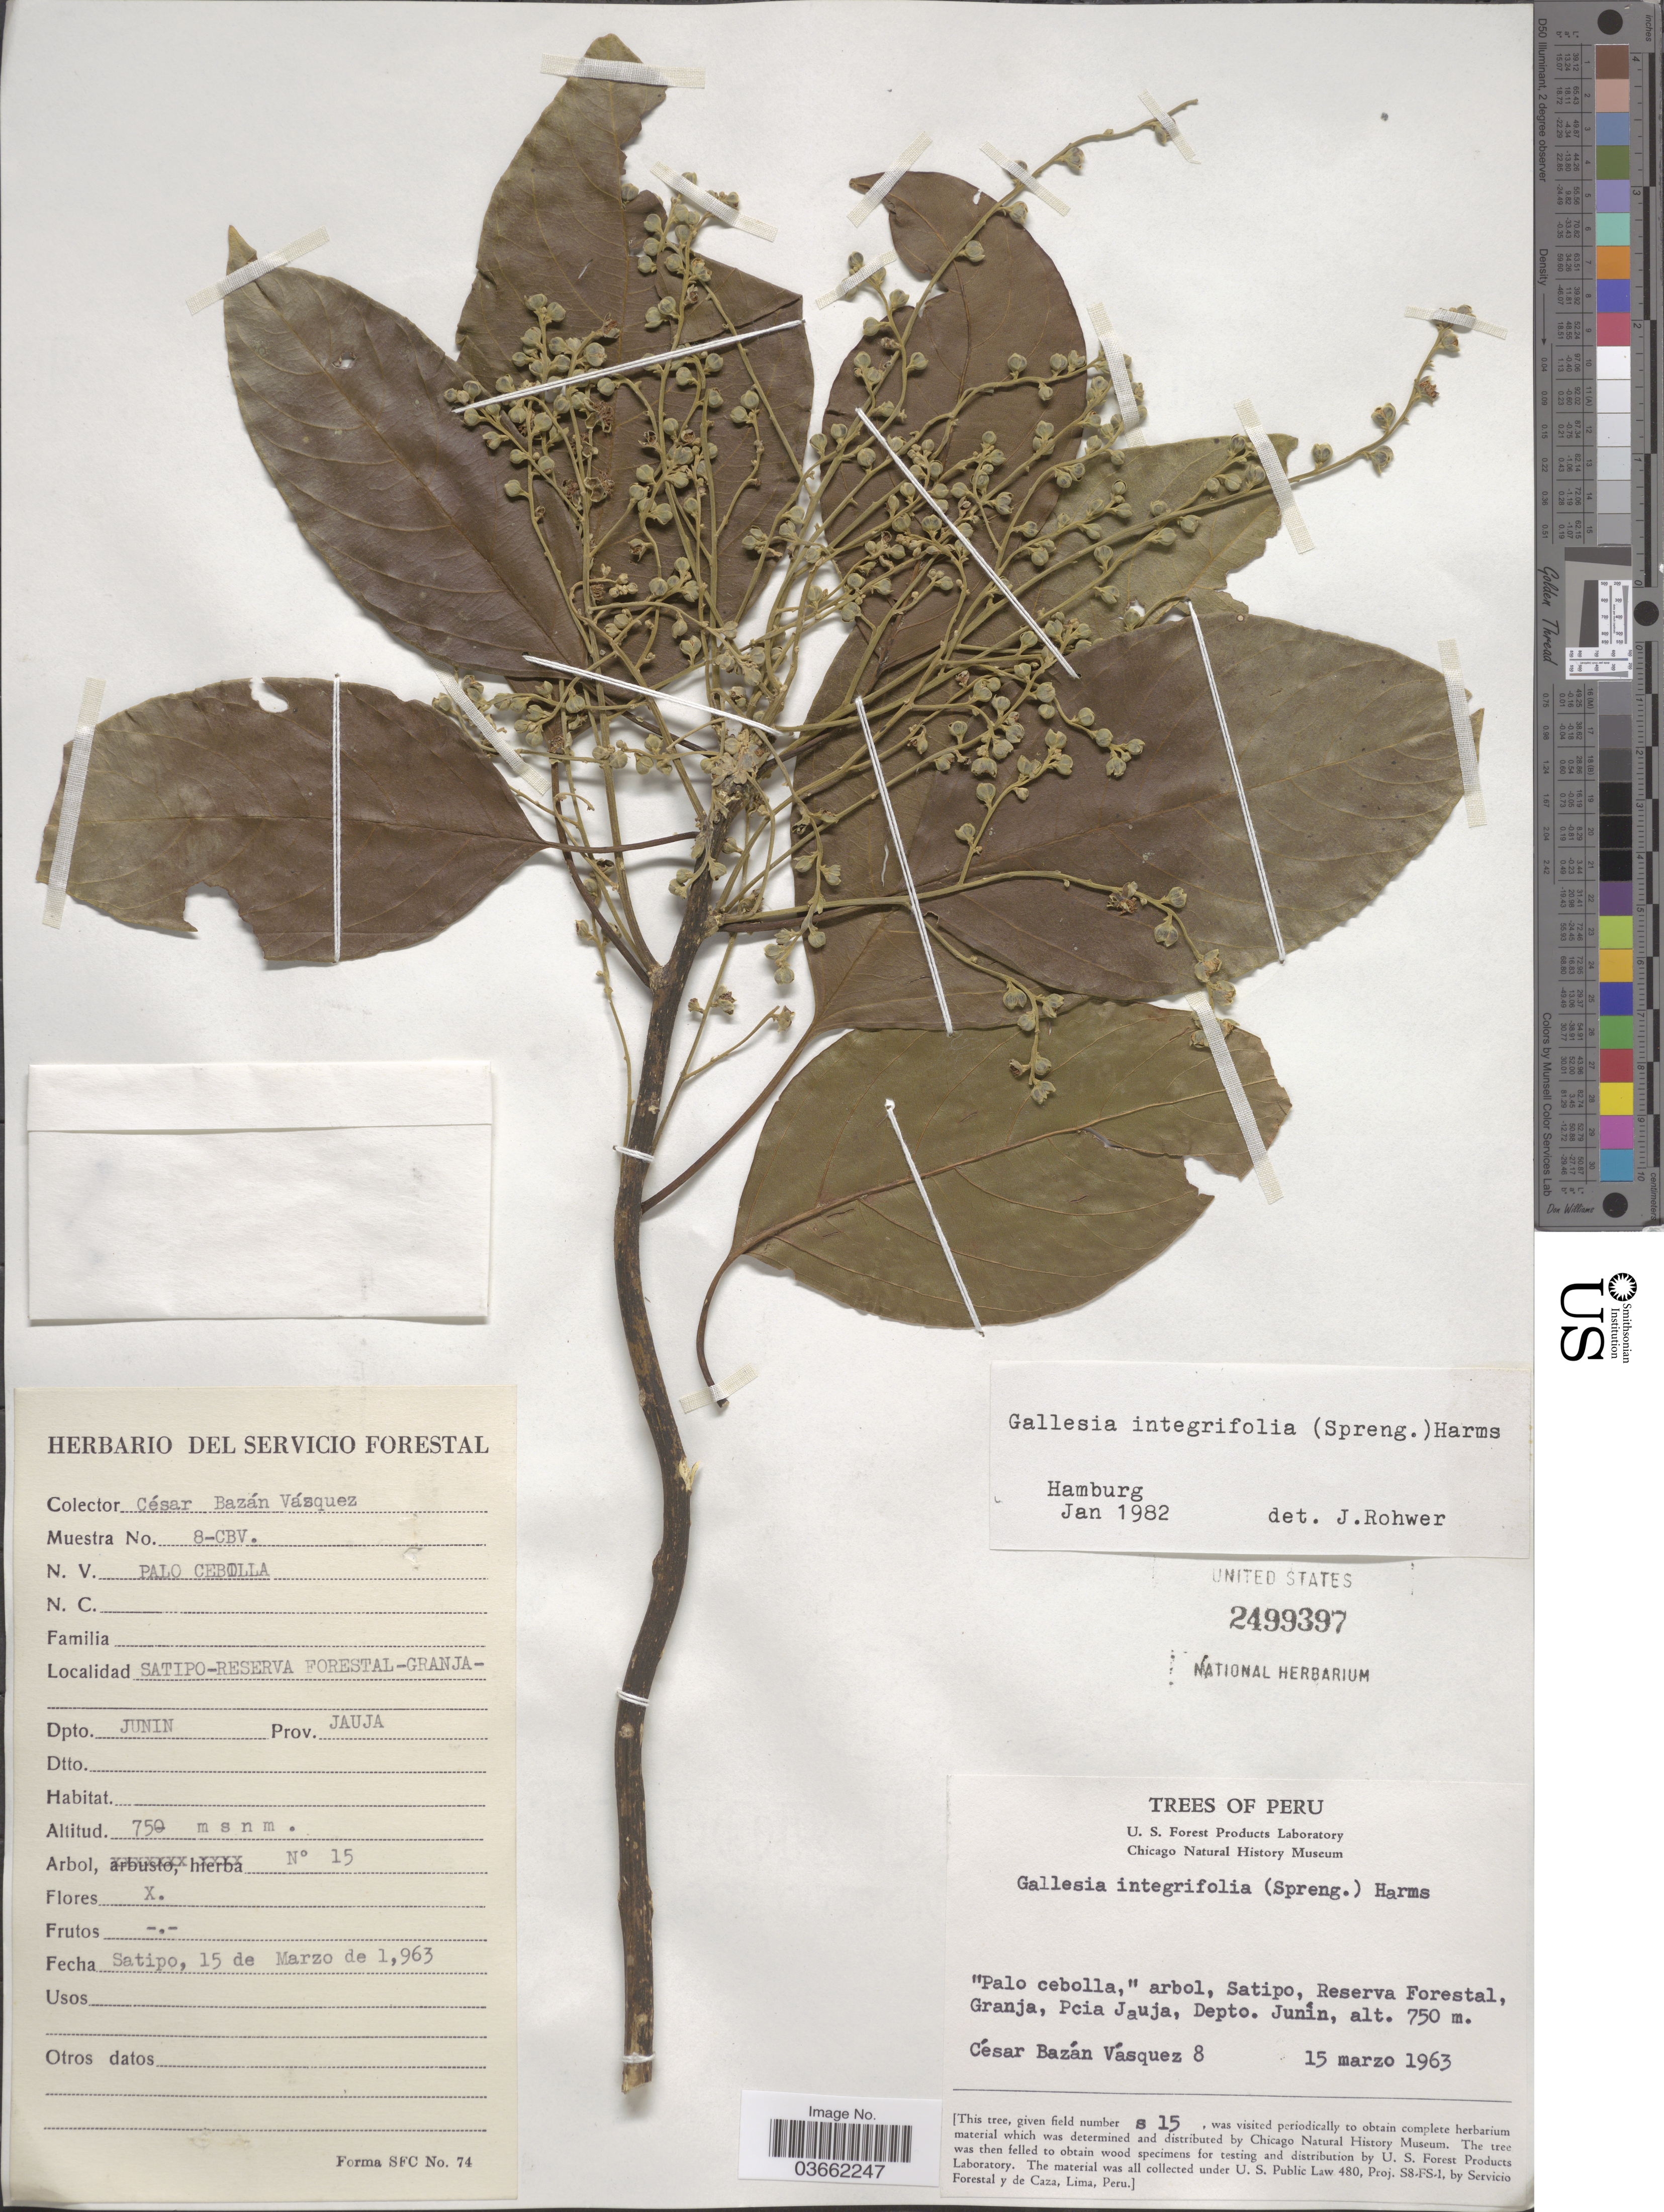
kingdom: Plantae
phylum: Tracheophyta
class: Magnoliopsida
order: Caryophyllales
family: Phytolaccaceae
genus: Gallesia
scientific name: Gallesia integrifolia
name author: (Spreng.) Harms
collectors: C. Bazan-Vasquez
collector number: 8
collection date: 1963-03-15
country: Peru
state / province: Junín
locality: Satipo-Reserva Forestal-Granja. Dpto. Junin, Prov. Jauja.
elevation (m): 750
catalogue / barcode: US 2499397